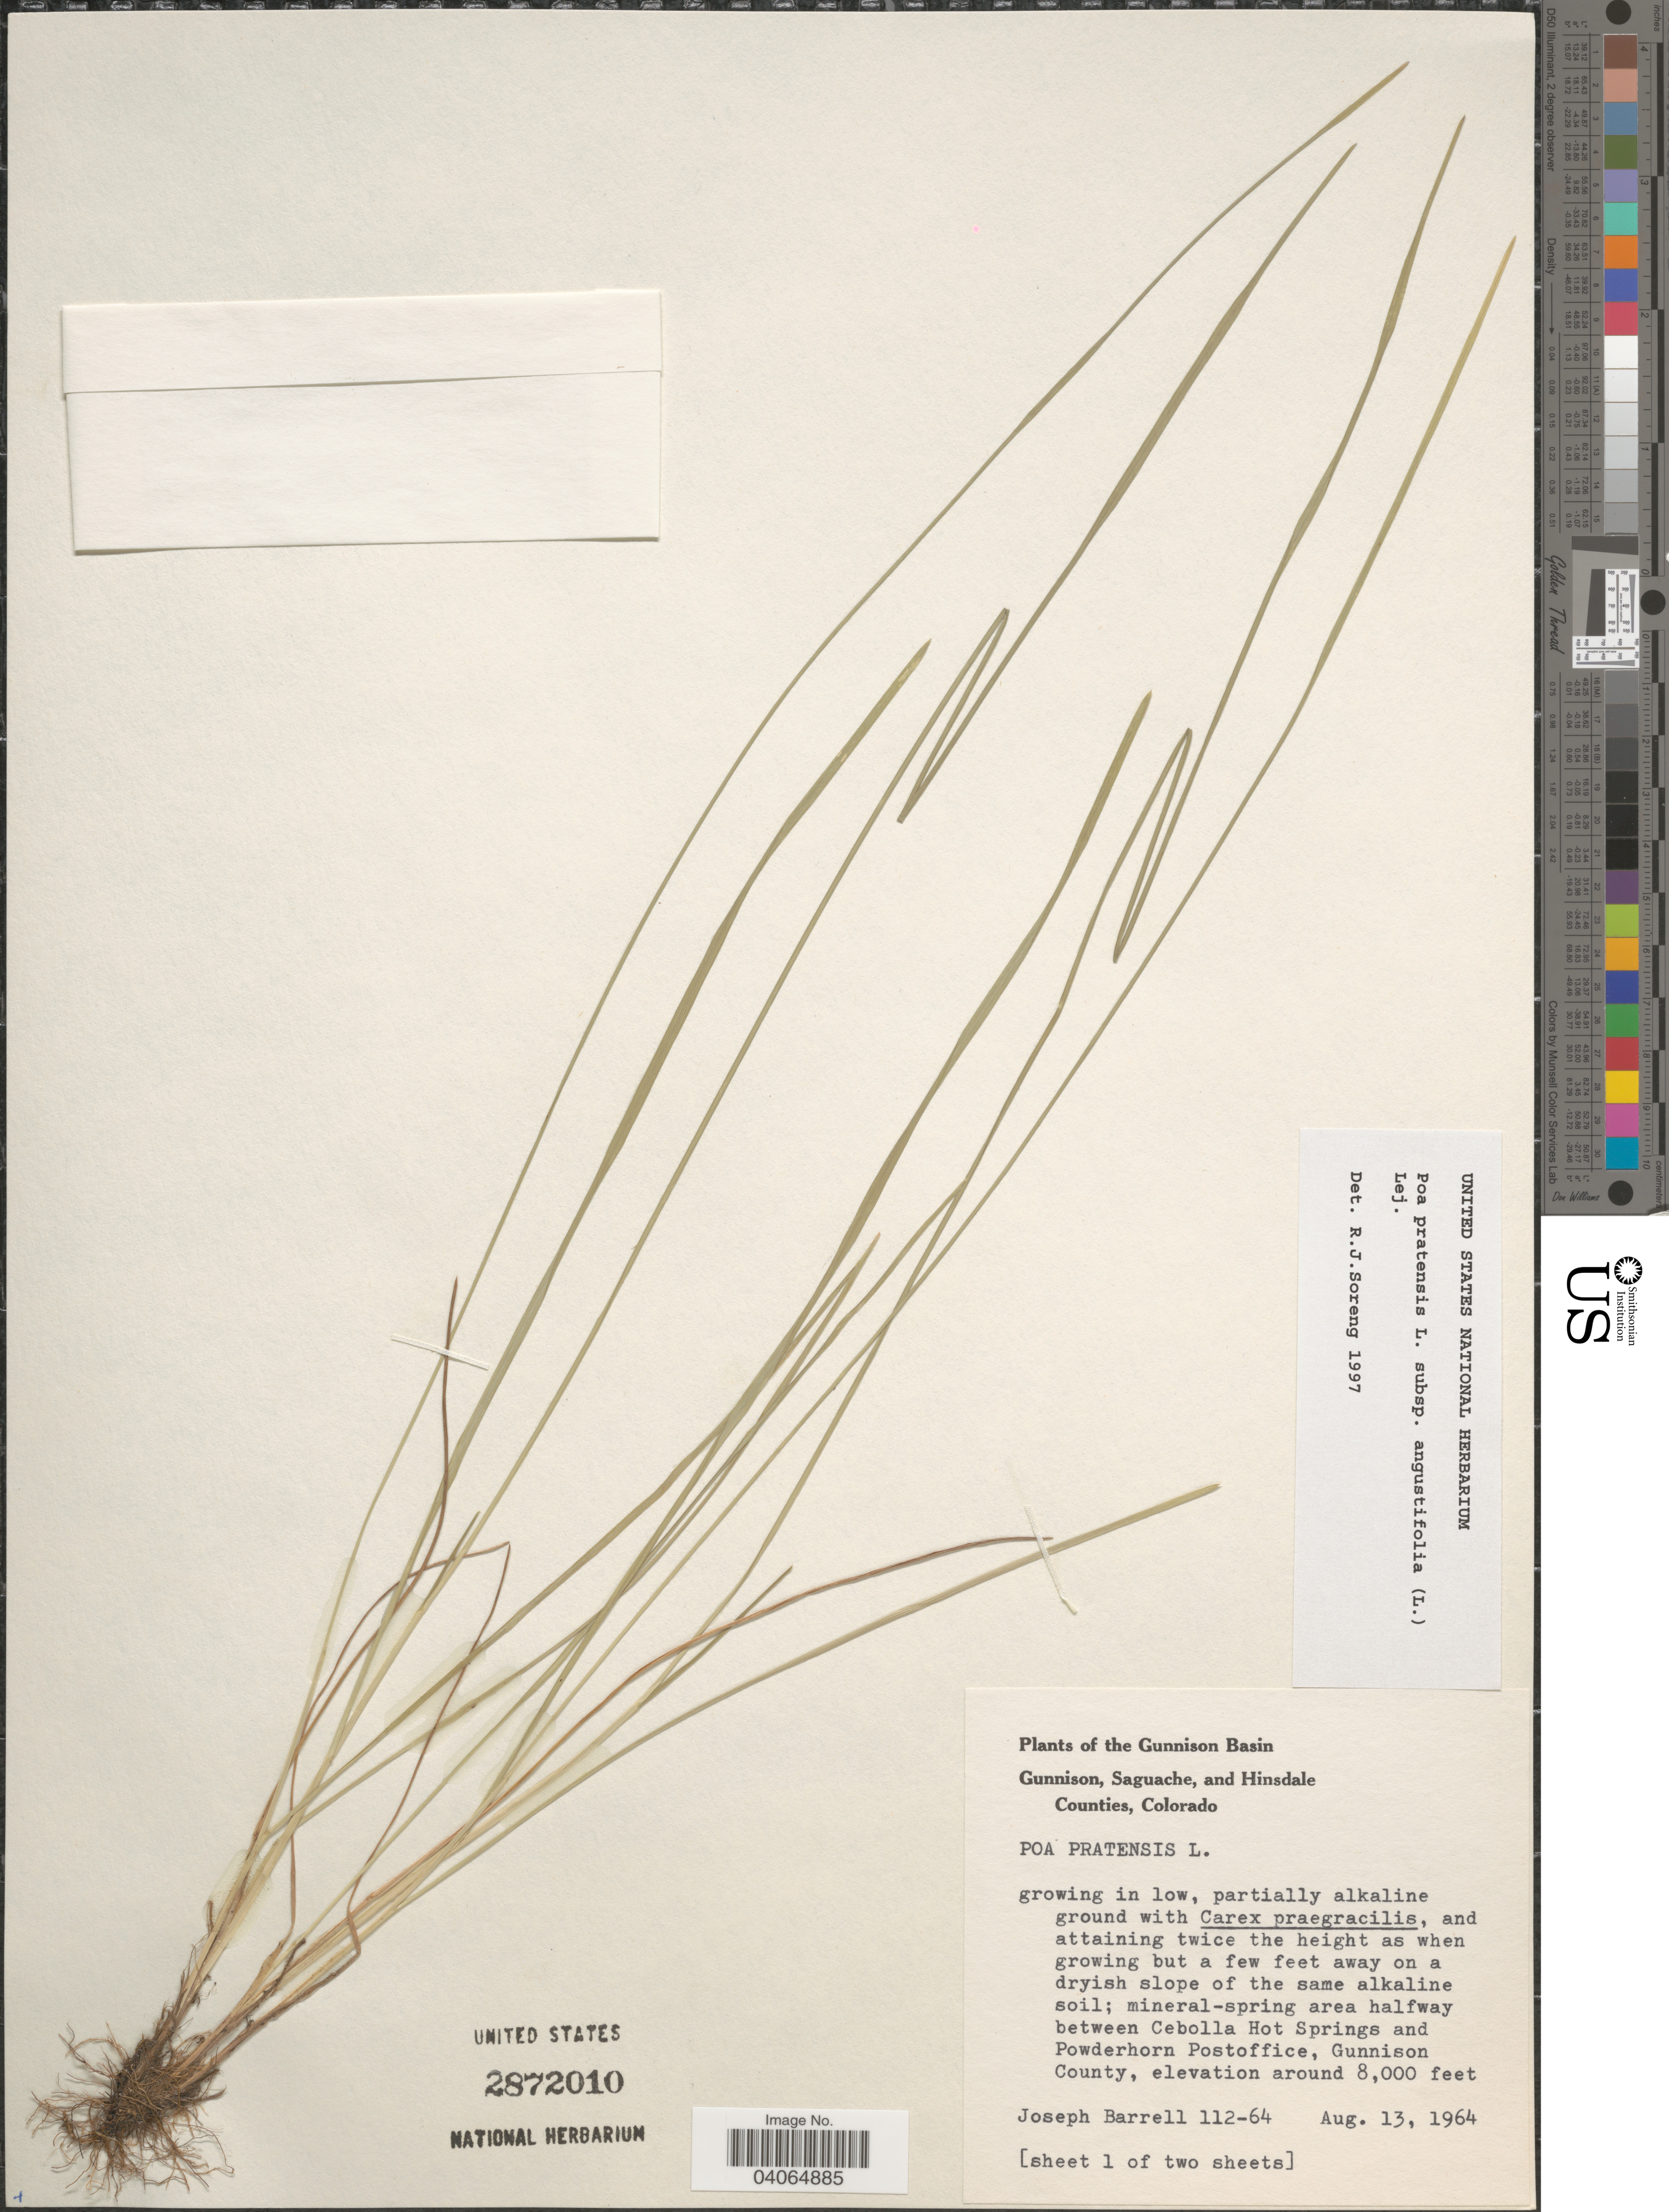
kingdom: Plantae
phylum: Tracheophyta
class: Liliopsida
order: Poales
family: Poaceae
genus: Poa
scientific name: Poa pratensis subsp. angustifolia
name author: (L.) Lej.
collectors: J. Barrell & S. A.Spongberg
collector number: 112-64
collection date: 1964-08-13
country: United States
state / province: Colorado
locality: The Gunnison Basin. Mineral-spring area halfway between Cebolla Hot Springs and Powderhorn Postoffice, Gunnison County.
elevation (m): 2438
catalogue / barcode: US 2872010